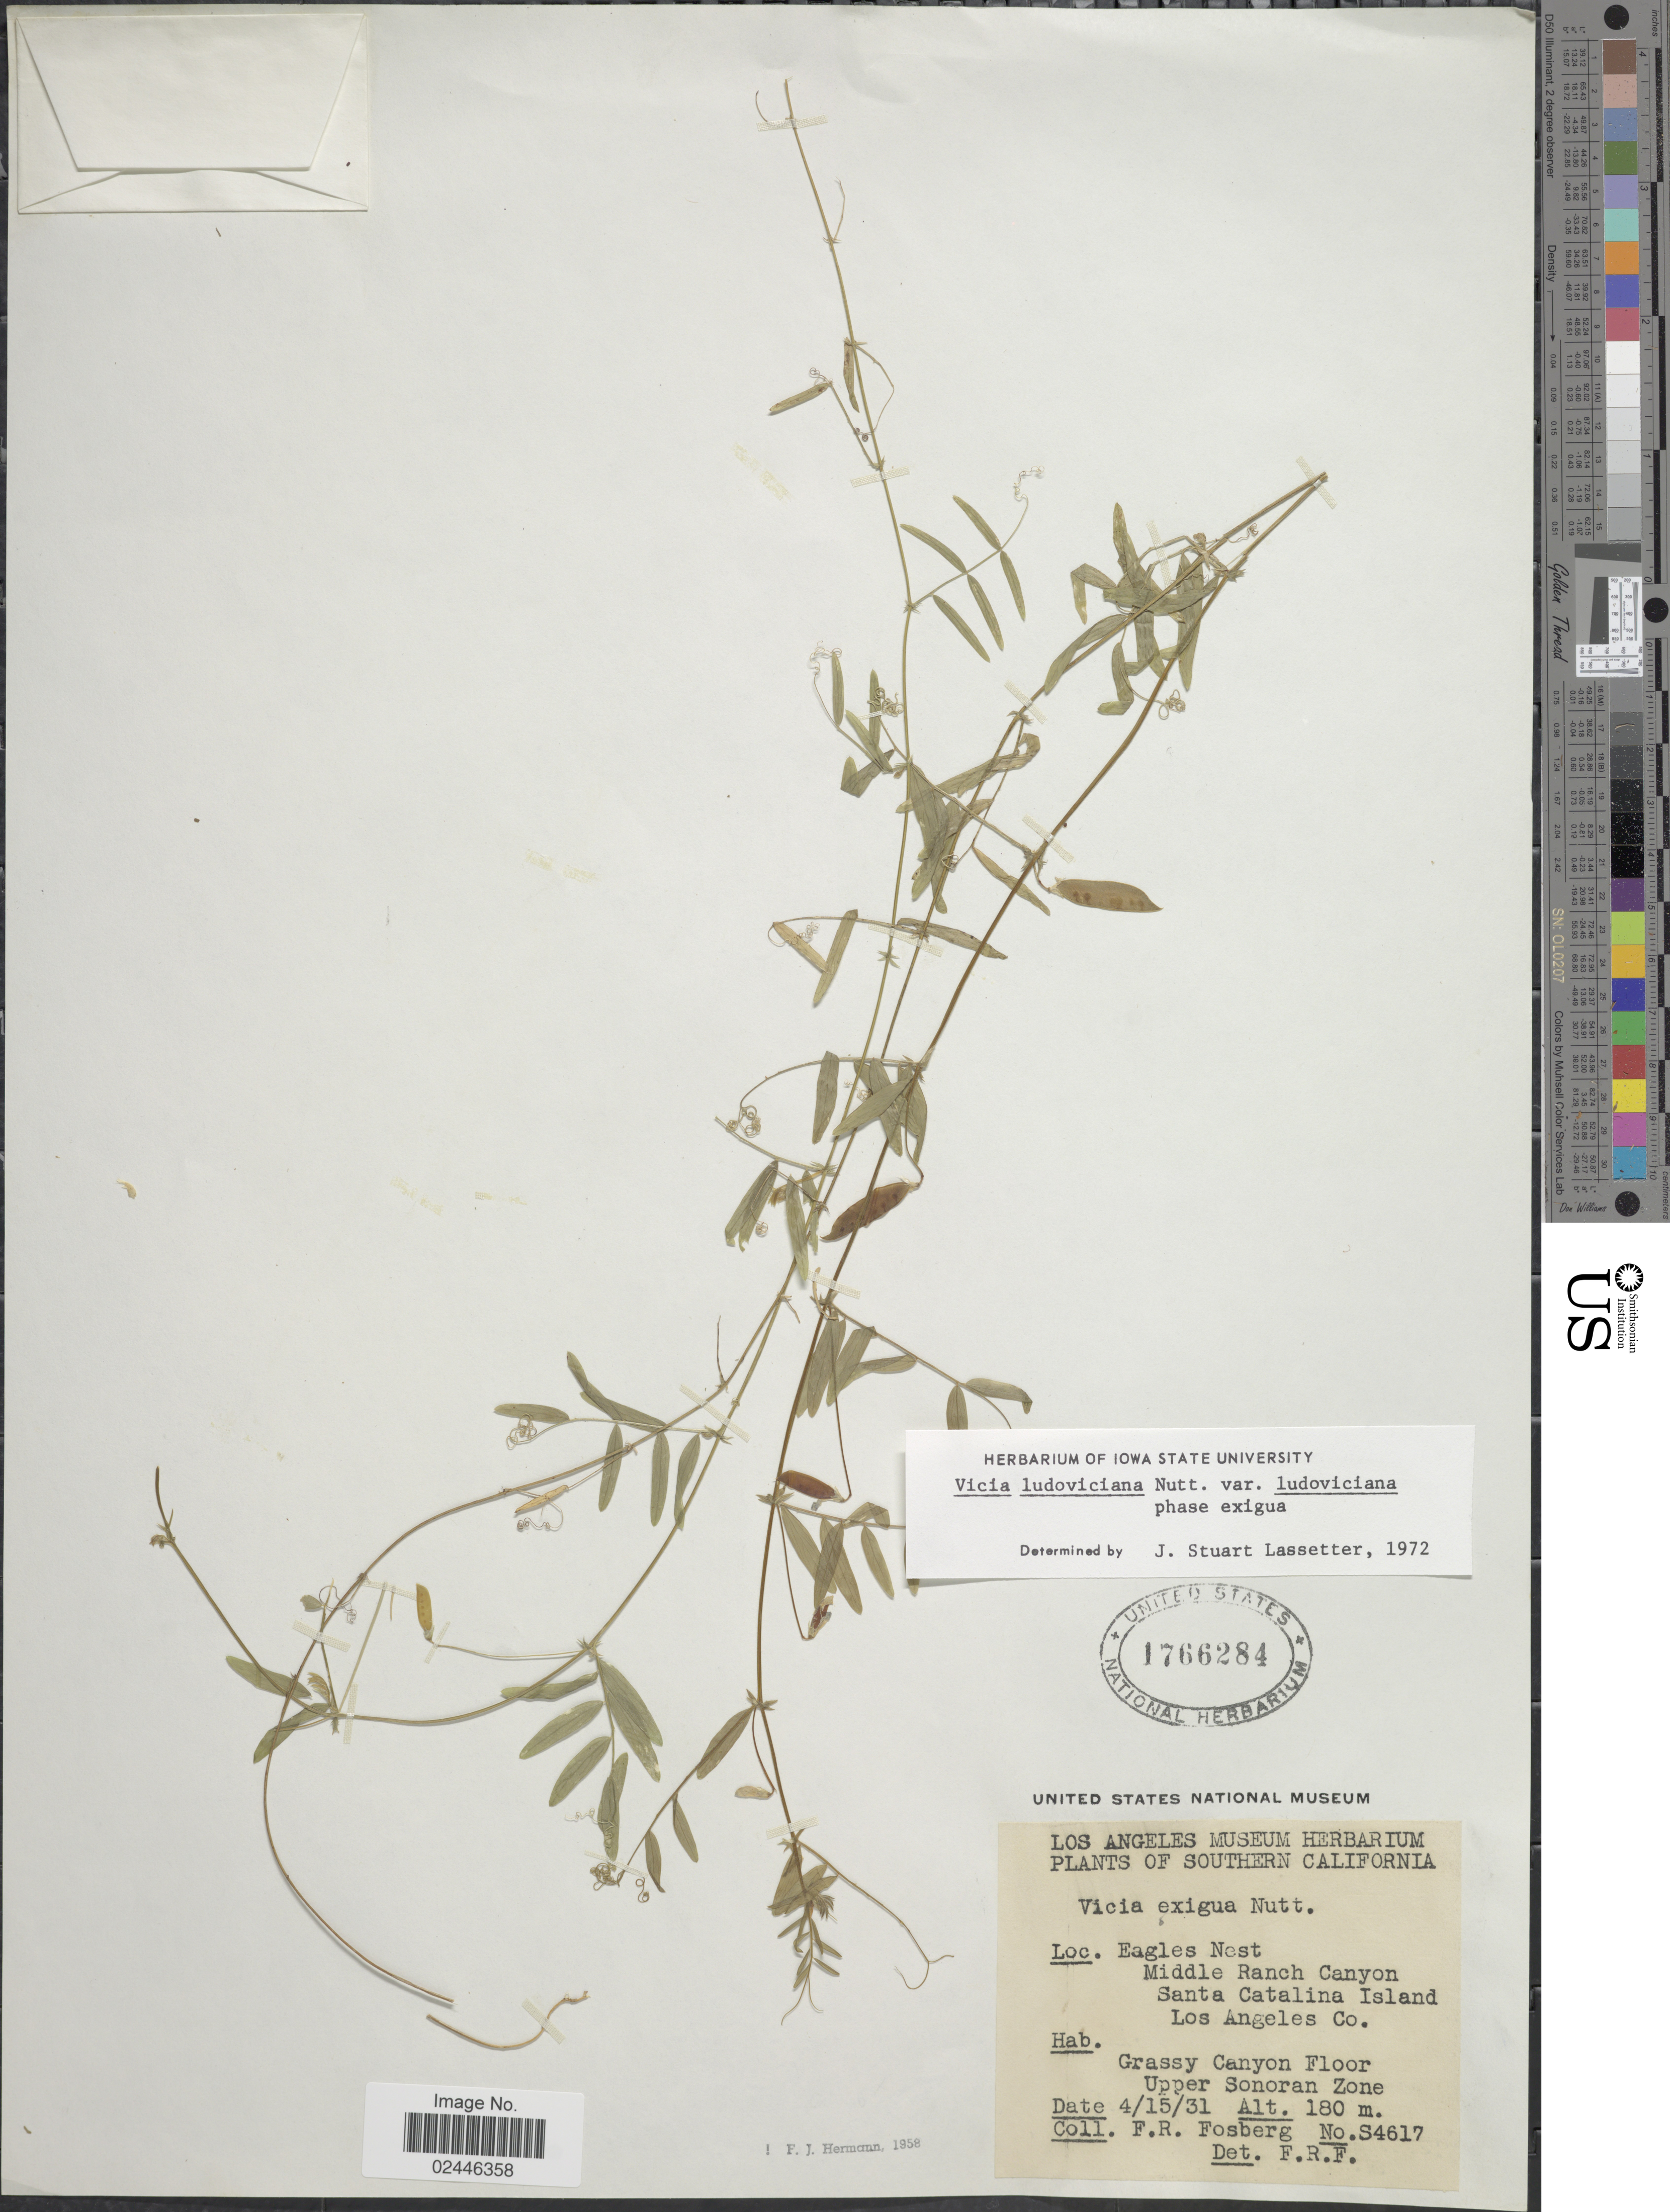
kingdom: Plantae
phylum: Tracheophyta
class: Magnoliopsida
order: Fabales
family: Fabaceae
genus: Vicia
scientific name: Vicia ludoviciana var. ludoviciana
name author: Nutt. ex Torr. & A. Gray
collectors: F. R. Fosberg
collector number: S4617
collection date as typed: Transcribed d/m/y: 15/4/31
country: United States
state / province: California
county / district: Los Angeles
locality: Southern California, Eagles Nest, Middle Ranch Canyon, Santa Catalina Island, Los Angeles Co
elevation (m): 180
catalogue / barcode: US 1766284